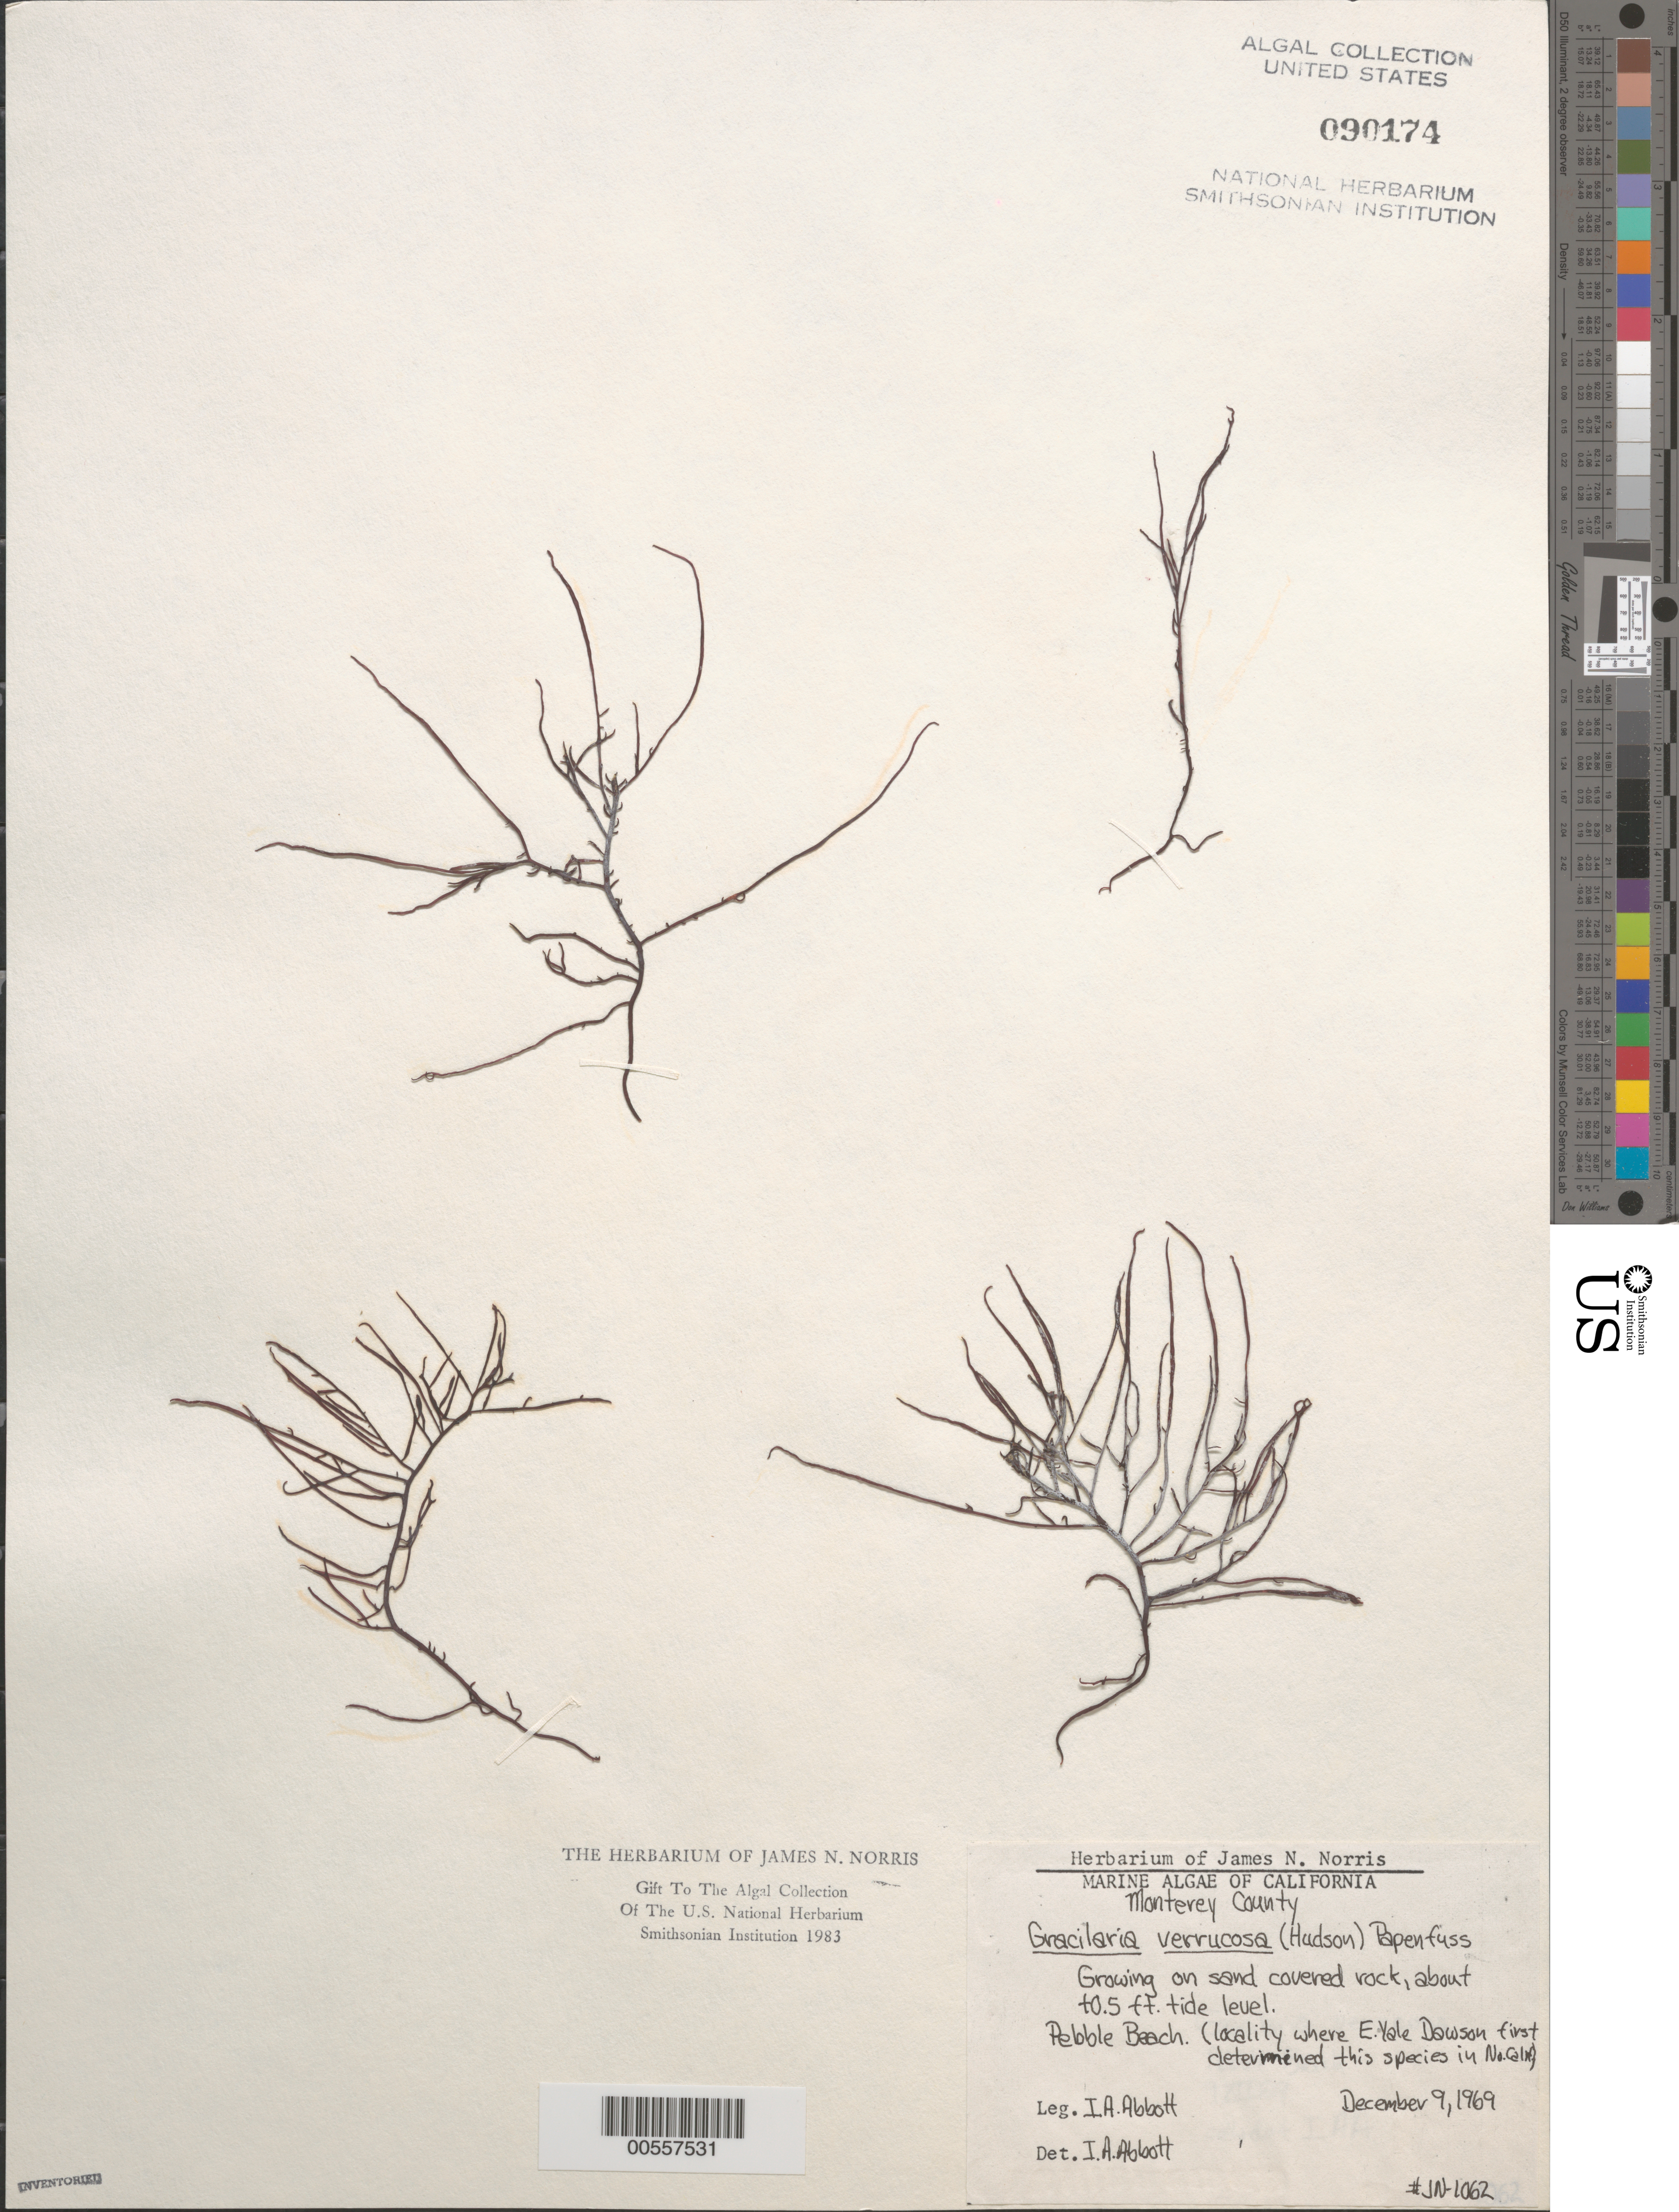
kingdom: Plantae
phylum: Rhodophyta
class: Florideophyceae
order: Gracilariales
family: Gracilariaceae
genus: Gracilariopsis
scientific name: Gracilariopsis longissima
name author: (S.G. Gmel.) Steentoft et al.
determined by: Algae name updating Project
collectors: I. A. Abbott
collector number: JN-1062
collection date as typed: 09 Dec 1969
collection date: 1969-12-09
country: United States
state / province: California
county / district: Monterey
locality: Pebble Beach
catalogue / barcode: US 90174